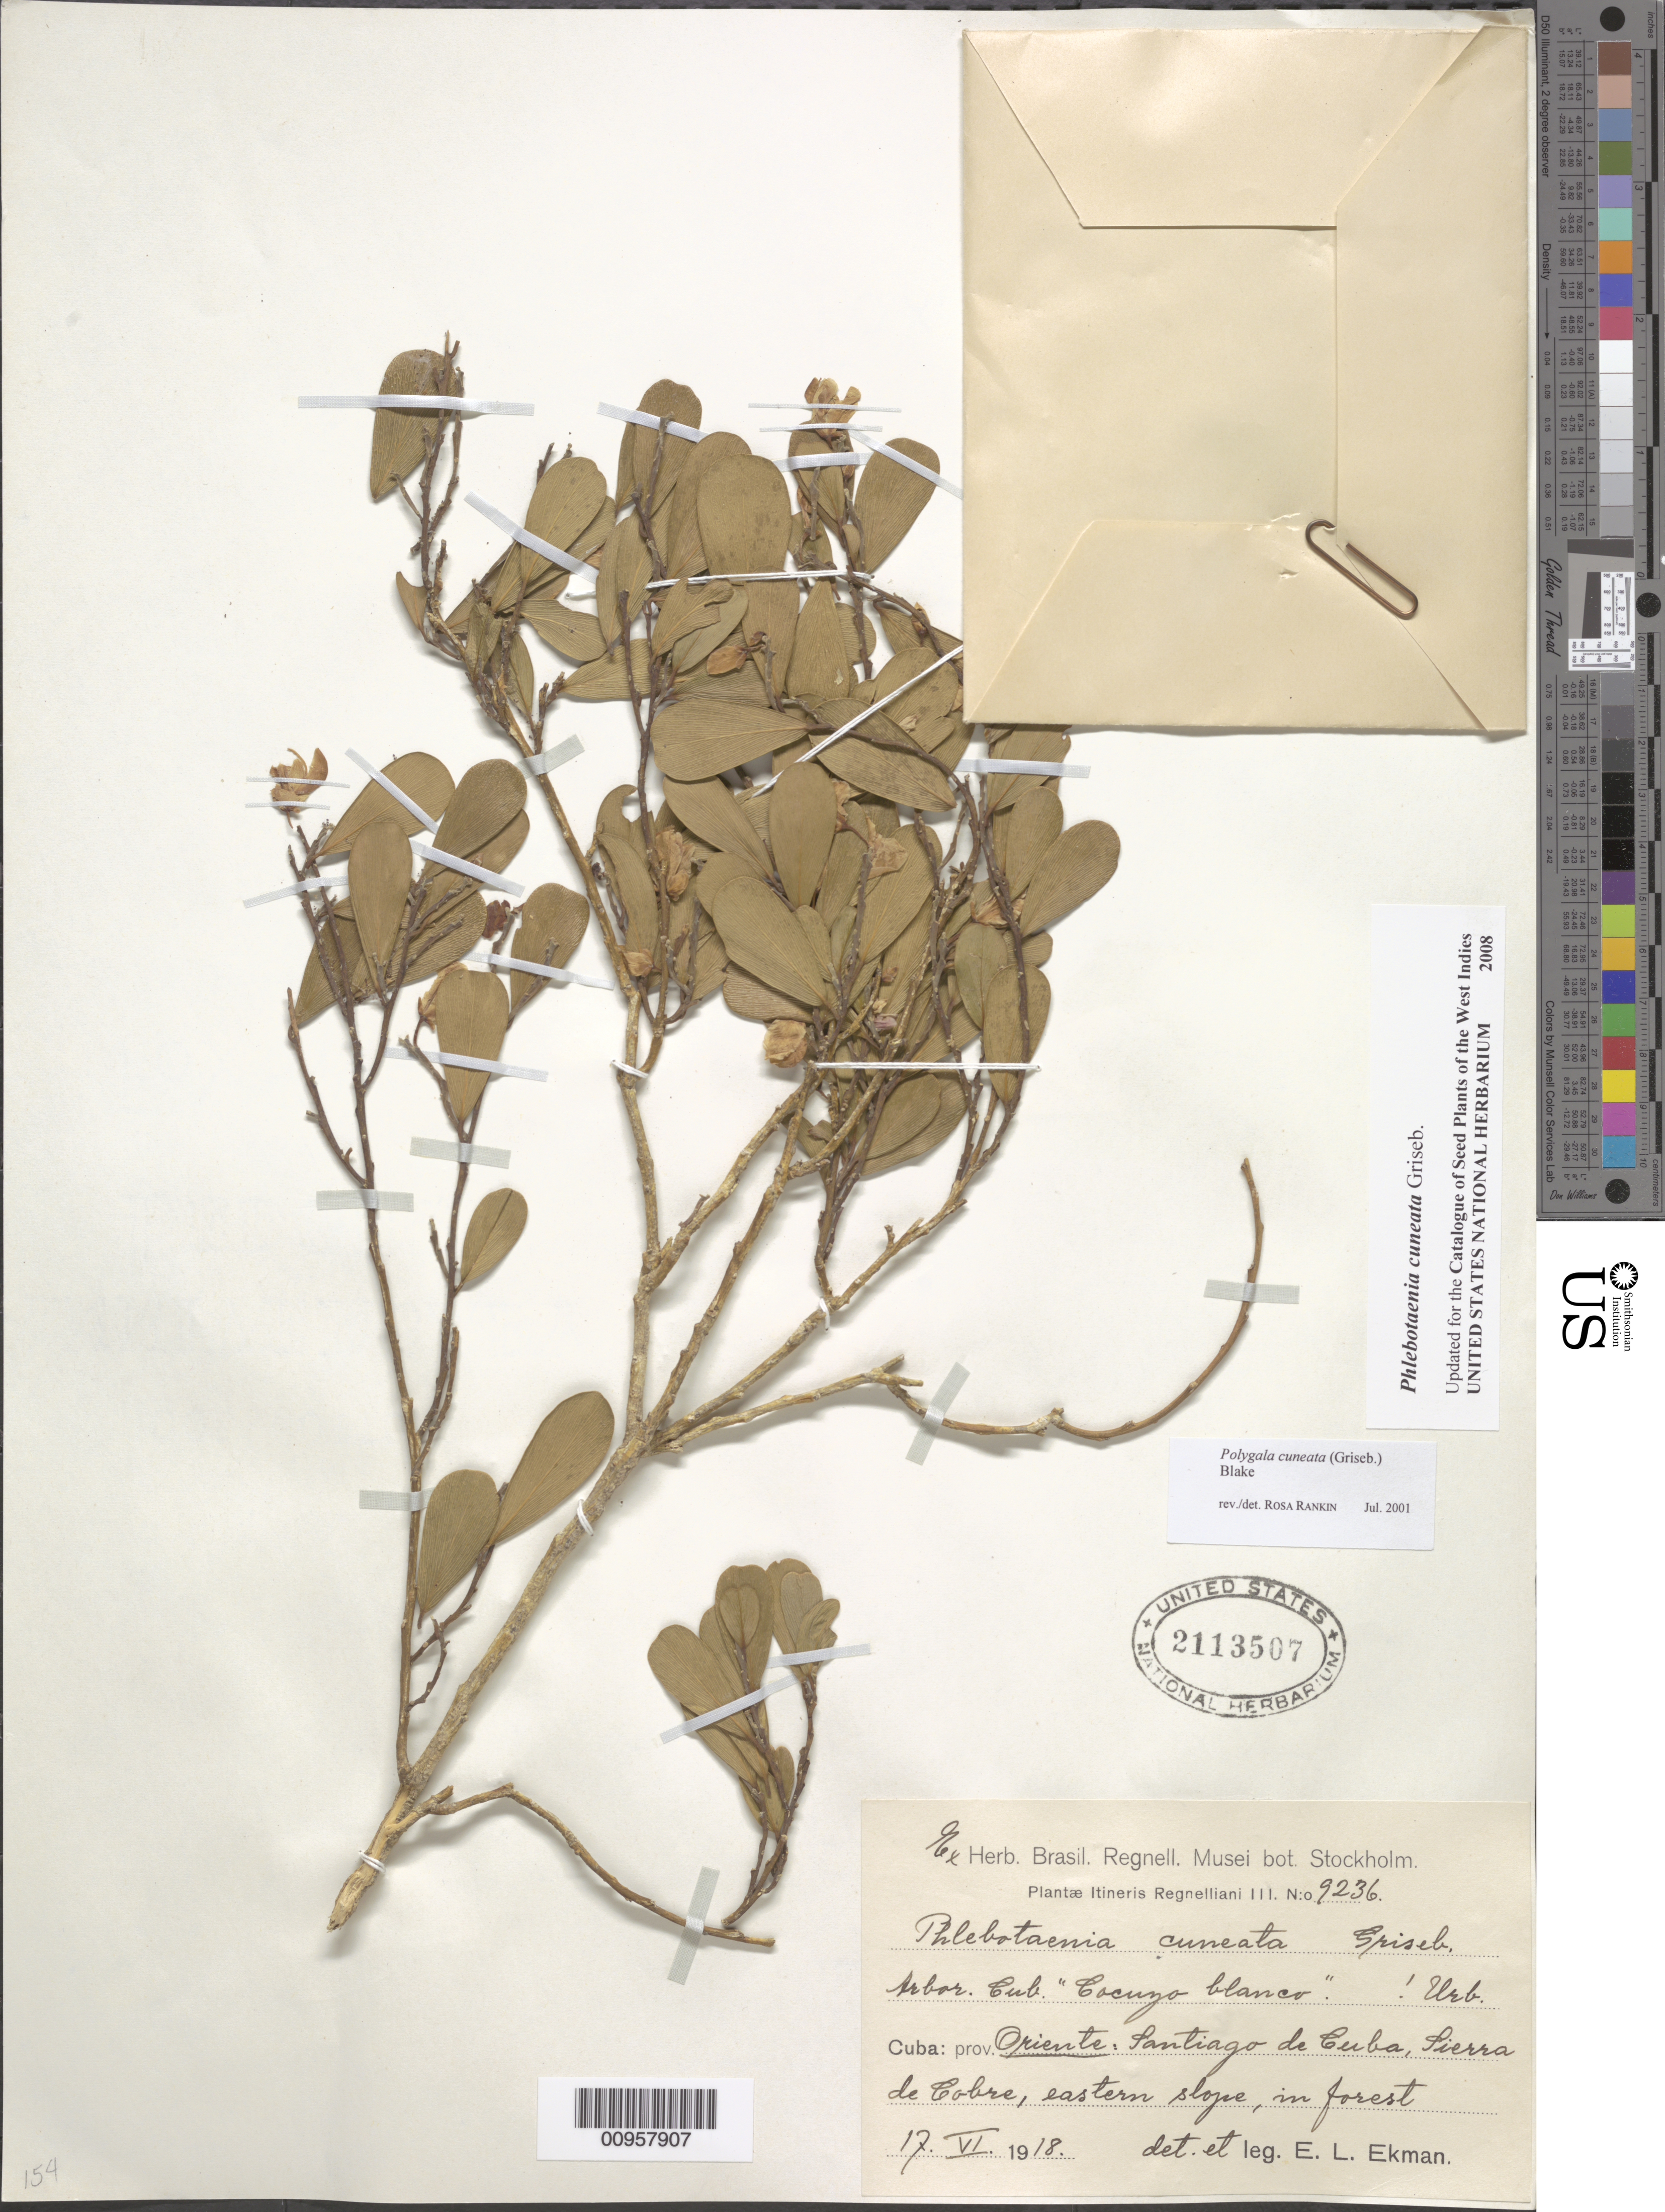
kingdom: Plantae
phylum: Tracheophyta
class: Magnoliopsida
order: Fabales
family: Polygalaceae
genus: Phlebotaenia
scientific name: Phlebotaenia cuneata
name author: Griseb.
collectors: E. L. Ekman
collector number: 9236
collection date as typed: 17 Jun 1918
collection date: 1918-06-17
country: Cuba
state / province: Santiago de Cuba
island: Cuba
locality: Santiago de Cuba, Sierra de Cabre, eastern slope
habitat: In forest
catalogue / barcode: US 2113507